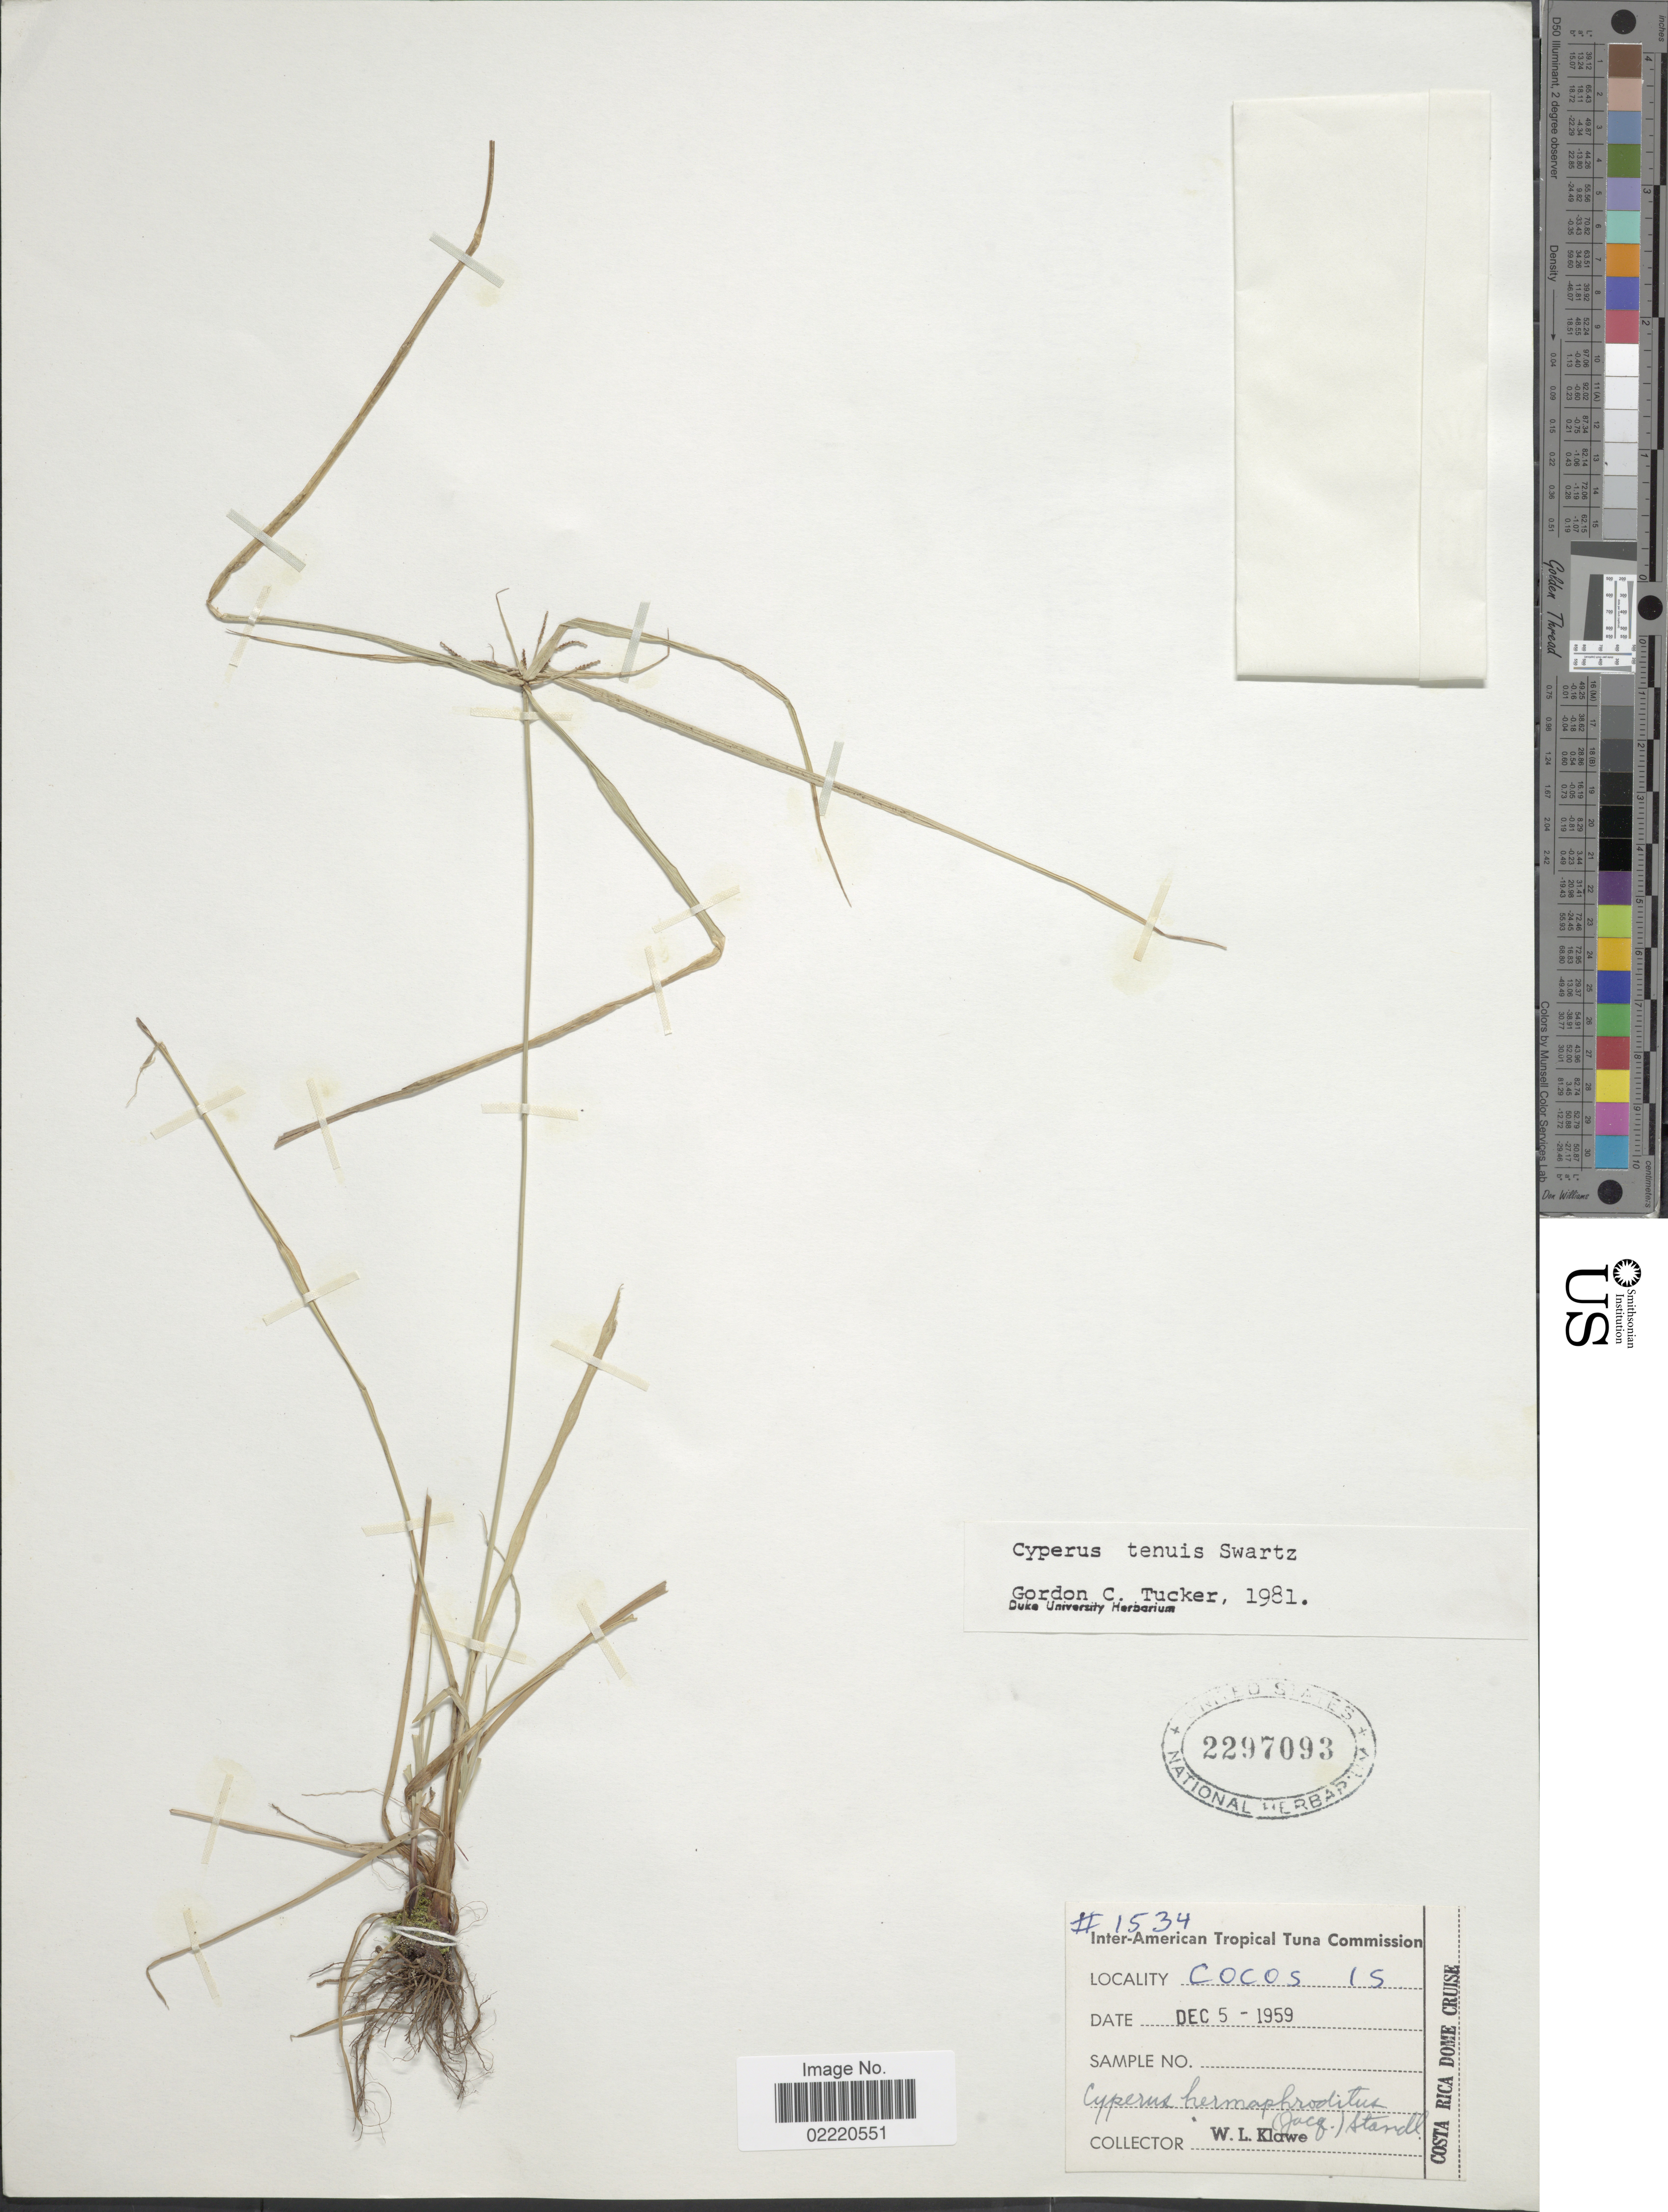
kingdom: Plantae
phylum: Tracheophyta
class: Liliopsida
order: Poales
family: Cyperaceae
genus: Cyperus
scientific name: Cyperus tenuis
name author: Sw.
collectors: W. Klawe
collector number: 1534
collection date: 1959-12-05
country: Australia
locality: Cocos Is.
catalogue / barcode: US 2297093